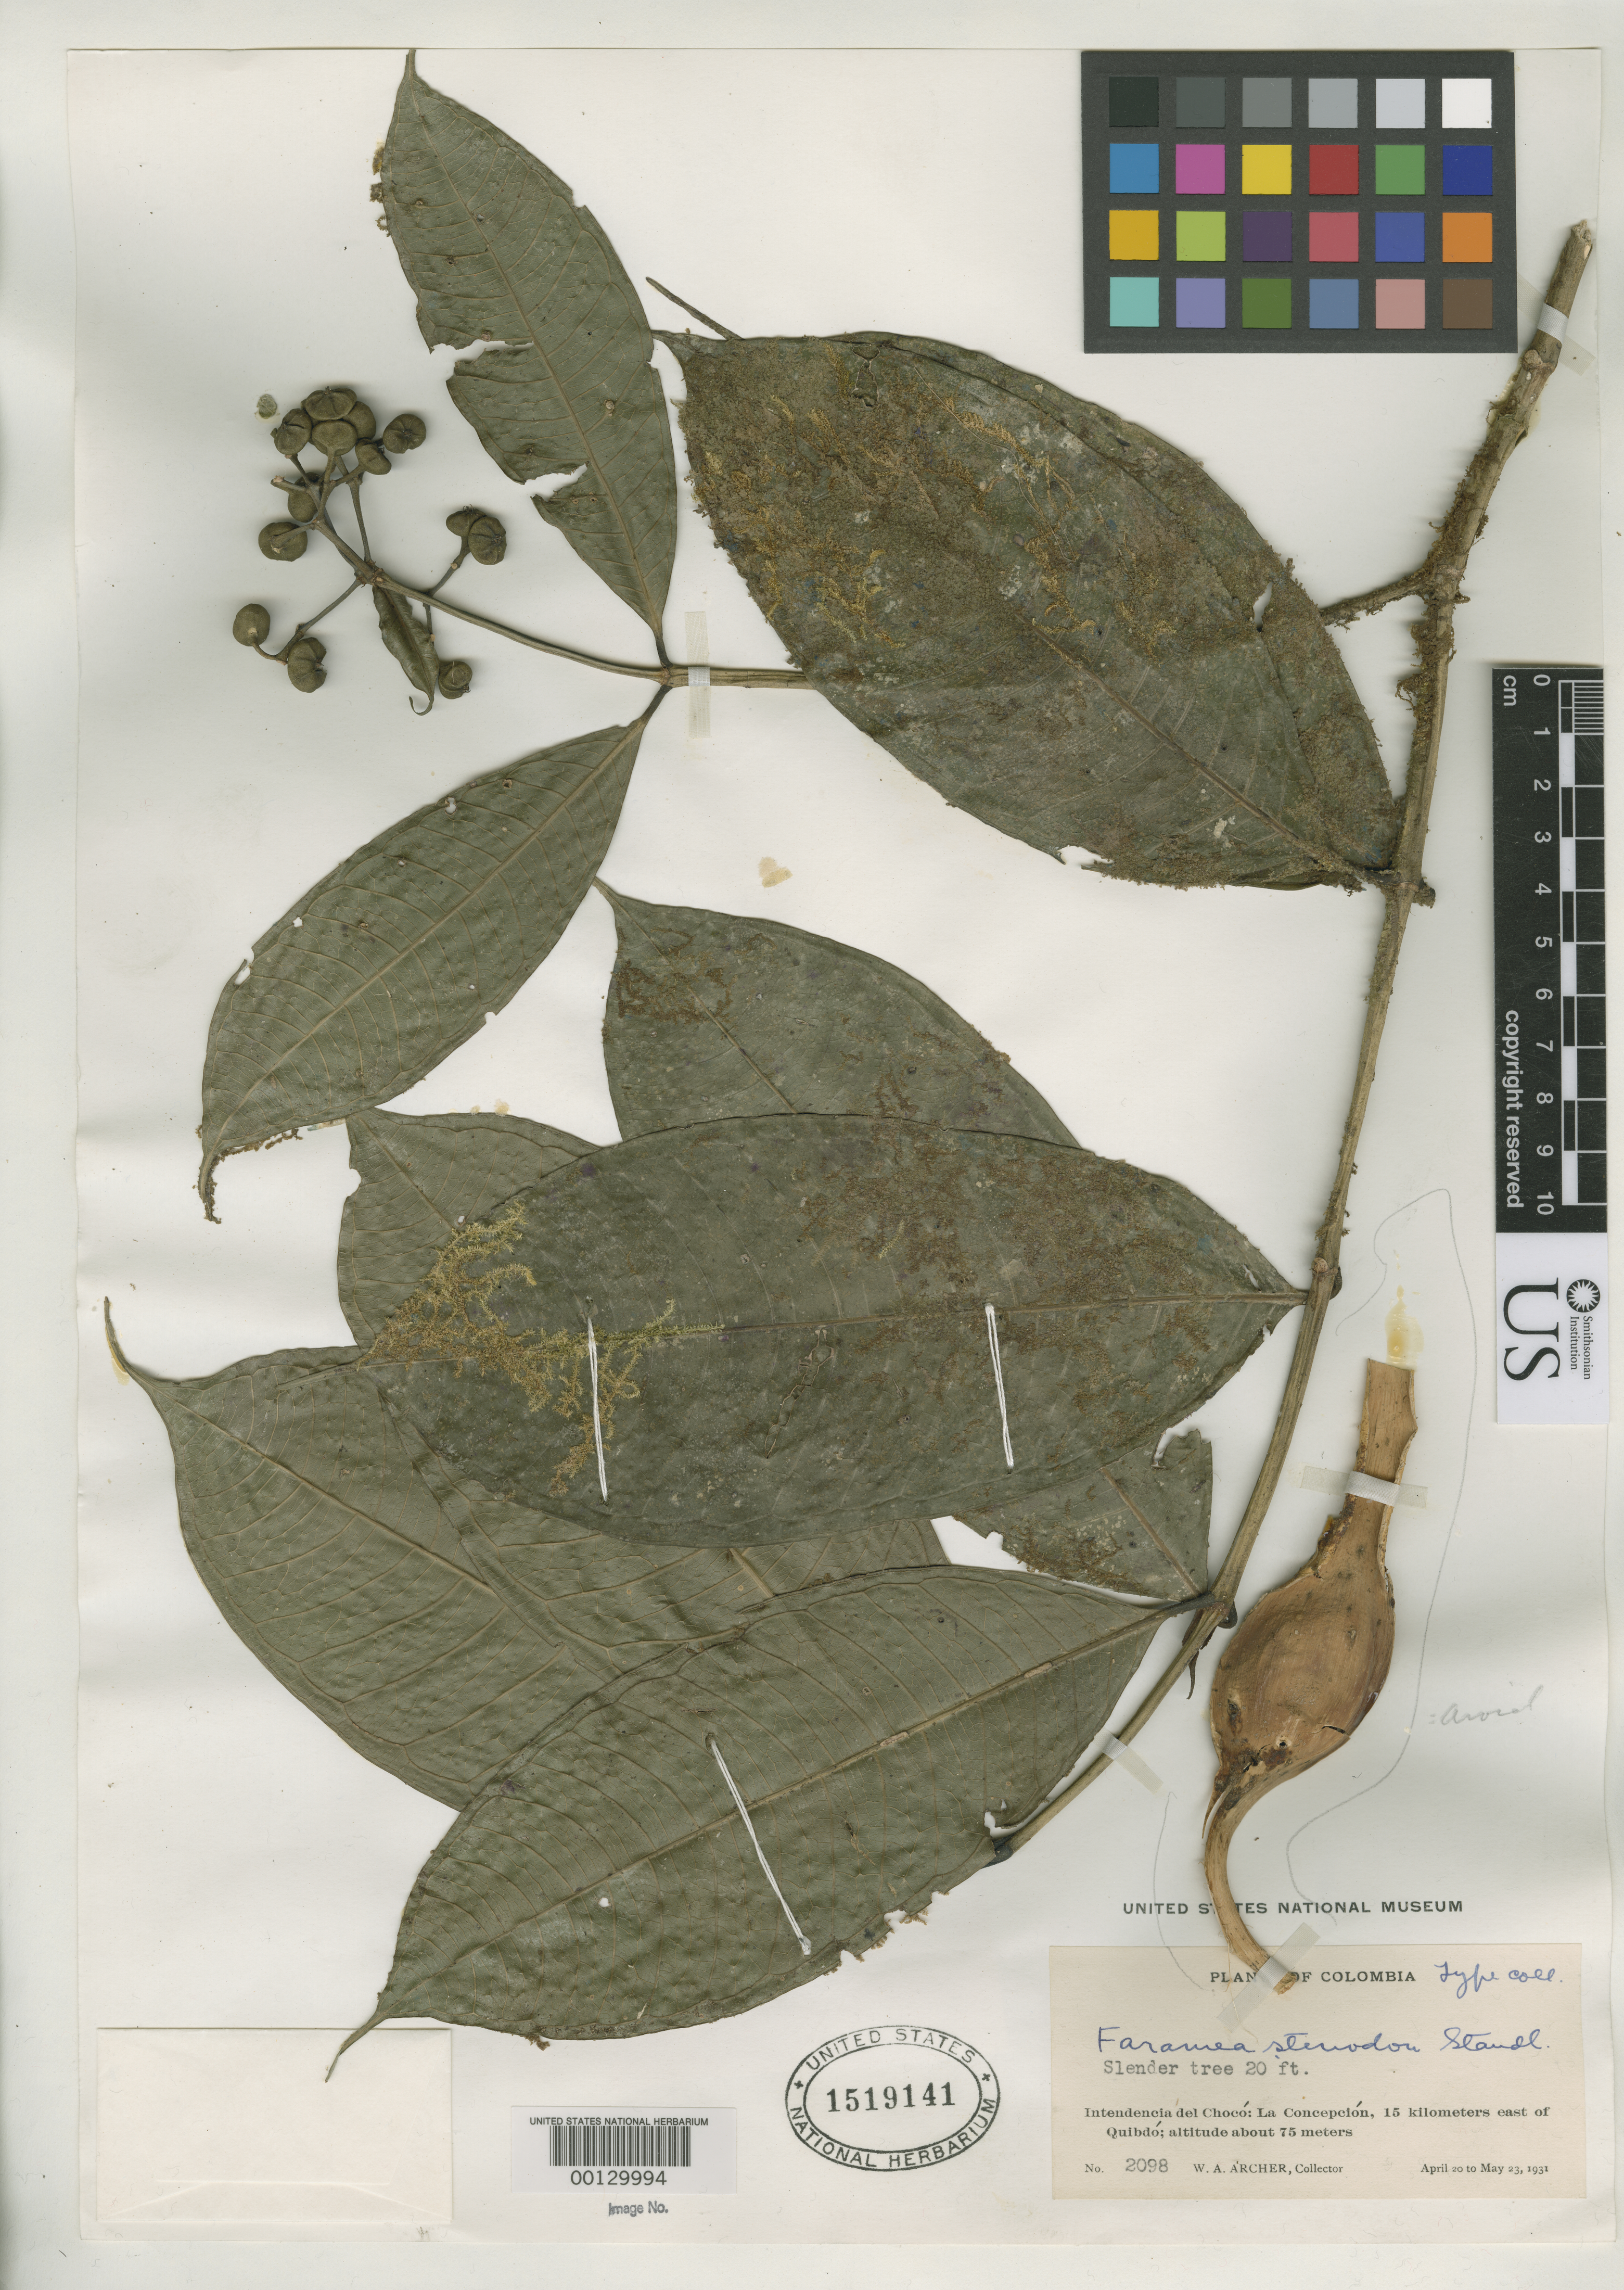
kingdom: Plantae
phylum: Tracheophyta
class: Magnoliopsida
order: Gentianales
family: Rubiaceae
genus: Faramea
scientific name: Faramea stenodon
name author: Standl.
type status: Isotype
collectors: W. A. Archer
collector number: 2098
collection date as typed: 20 Apr 1931 to 23 May 1931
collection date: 1931-04-20/1931-05-23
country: Colombia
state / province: Chocó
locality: La Concepcion, 15 km E of Quibdo.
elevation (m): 75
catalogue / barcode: US 1519141